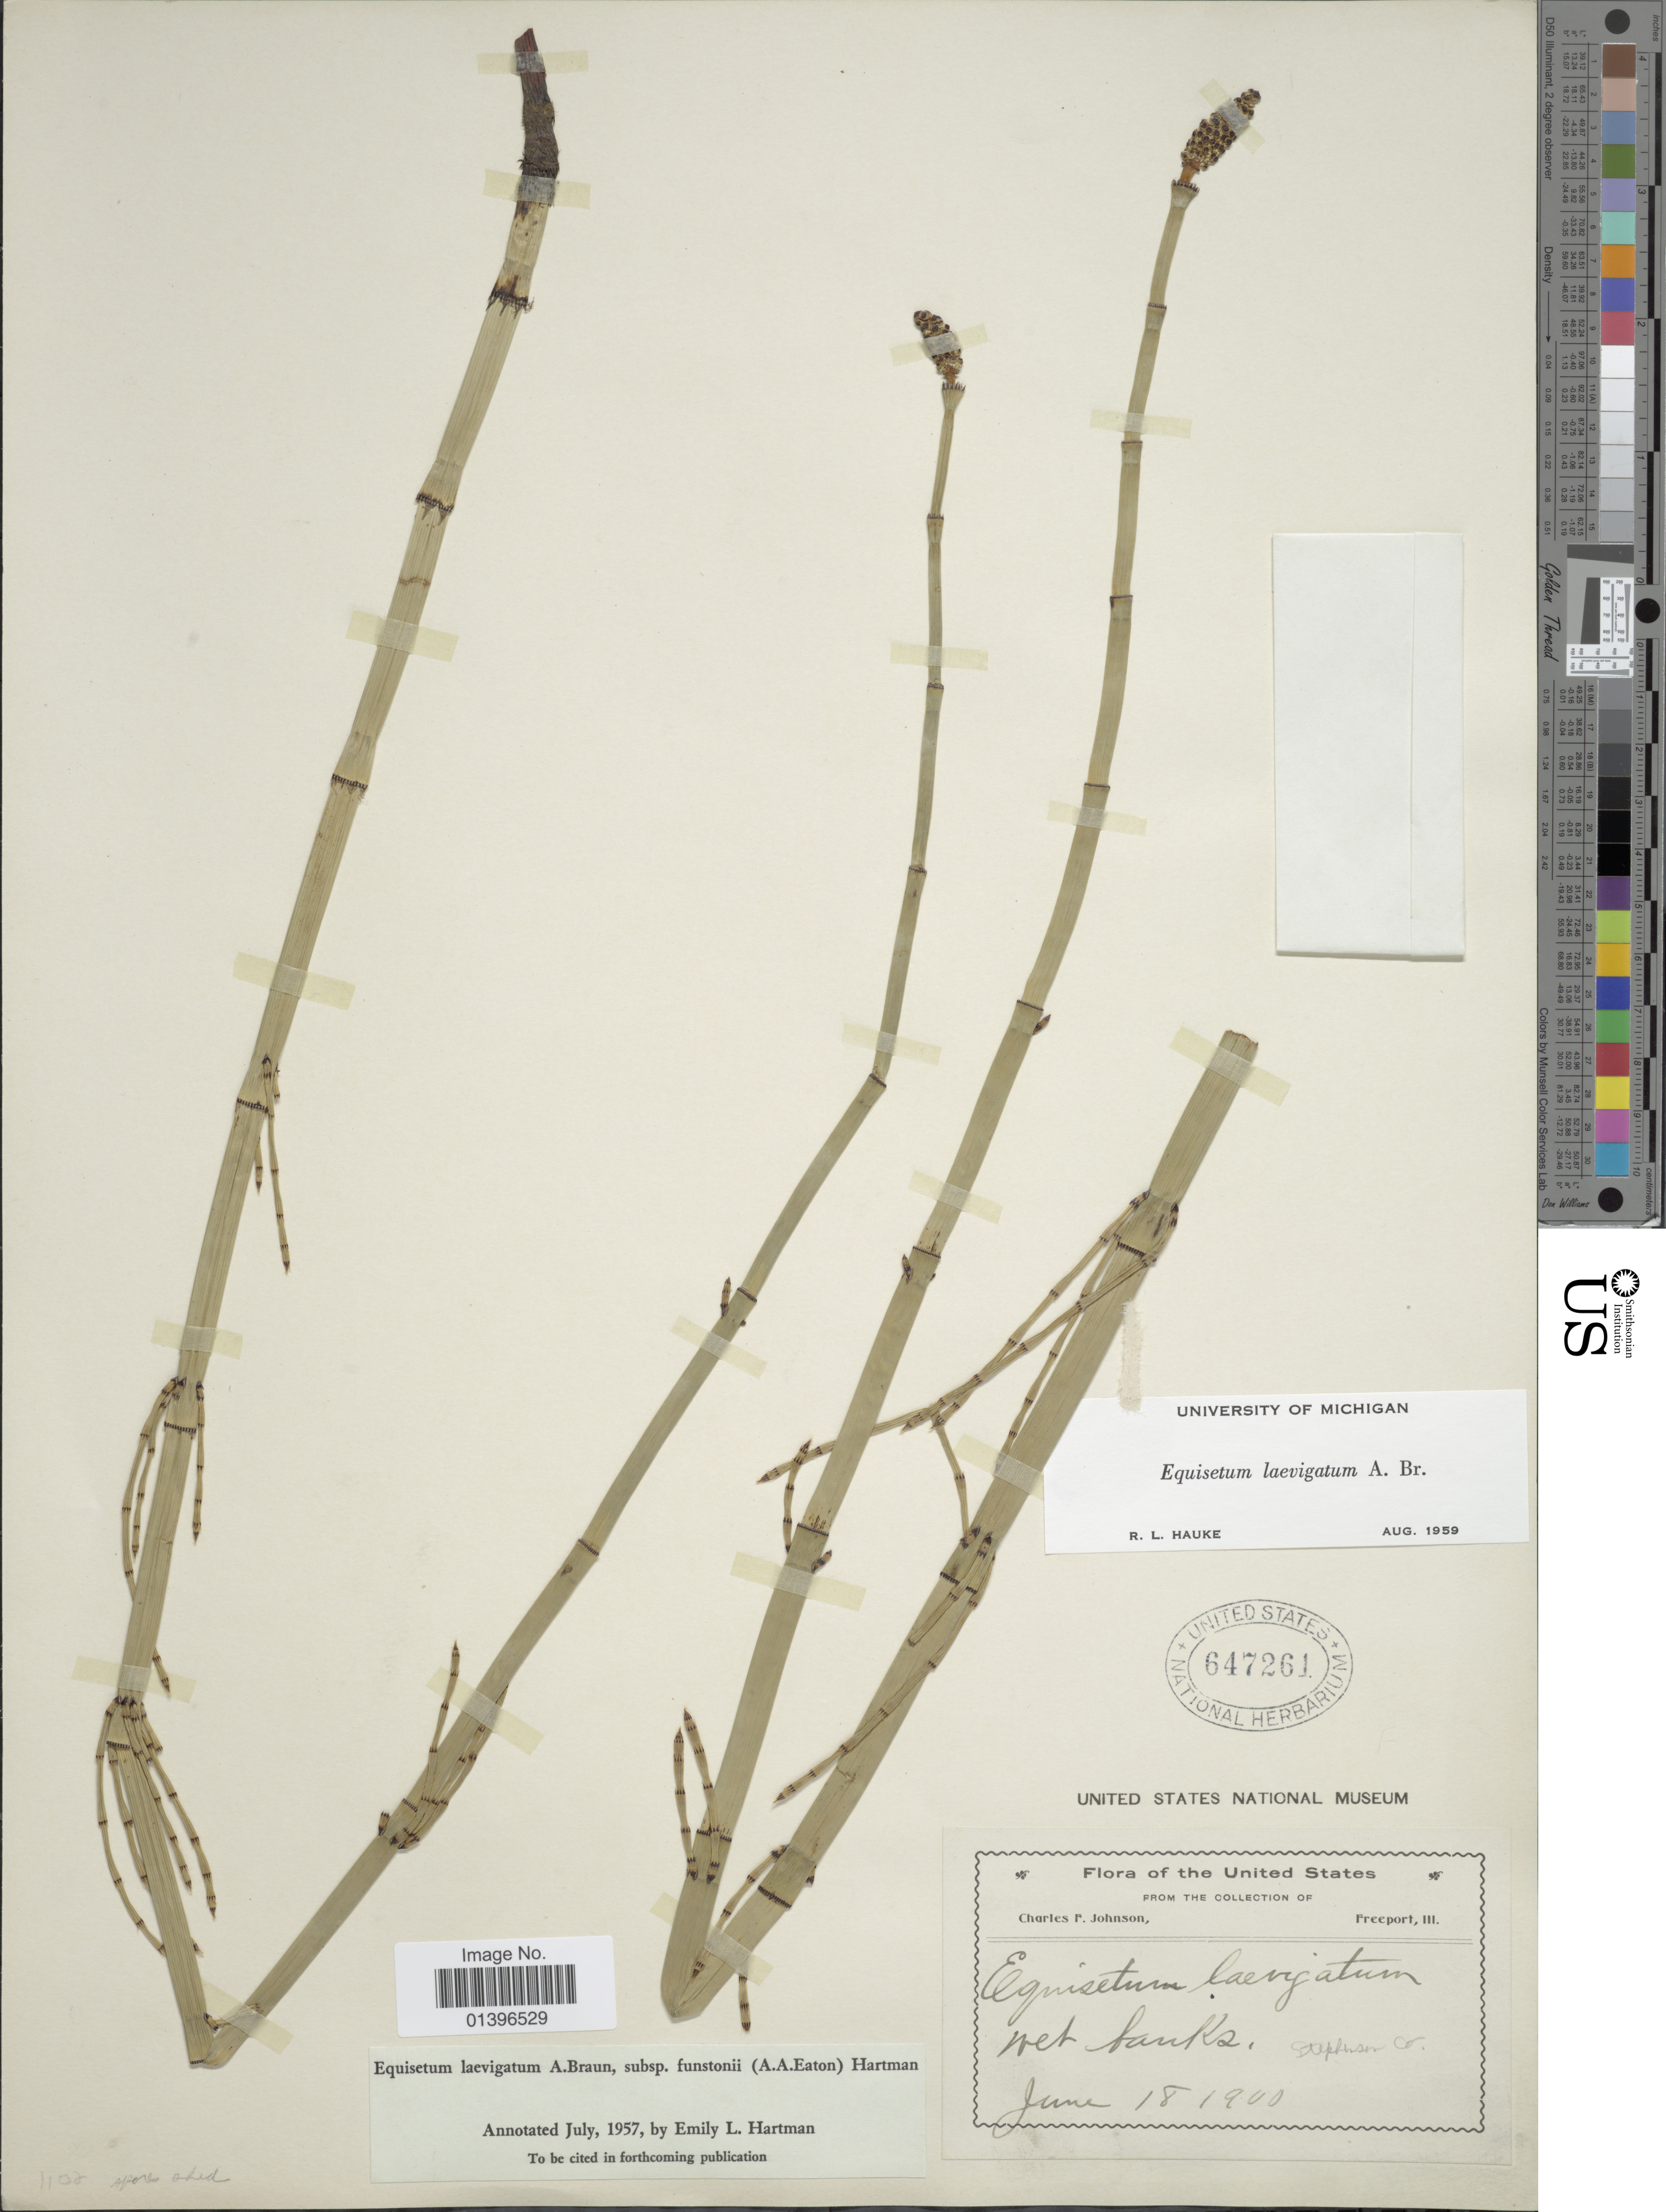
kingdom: Plantae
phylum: Tracheophyta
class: Polypodiopsida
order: Equisetales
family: Equisetaceae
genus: Equisetum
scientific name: Equisetum laevigatum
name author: A. Braun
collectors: C. F. Johnson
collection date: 1900-06-18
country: United States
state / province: Illinois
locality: Freeport, Stephens Co.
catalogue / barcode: US 647261